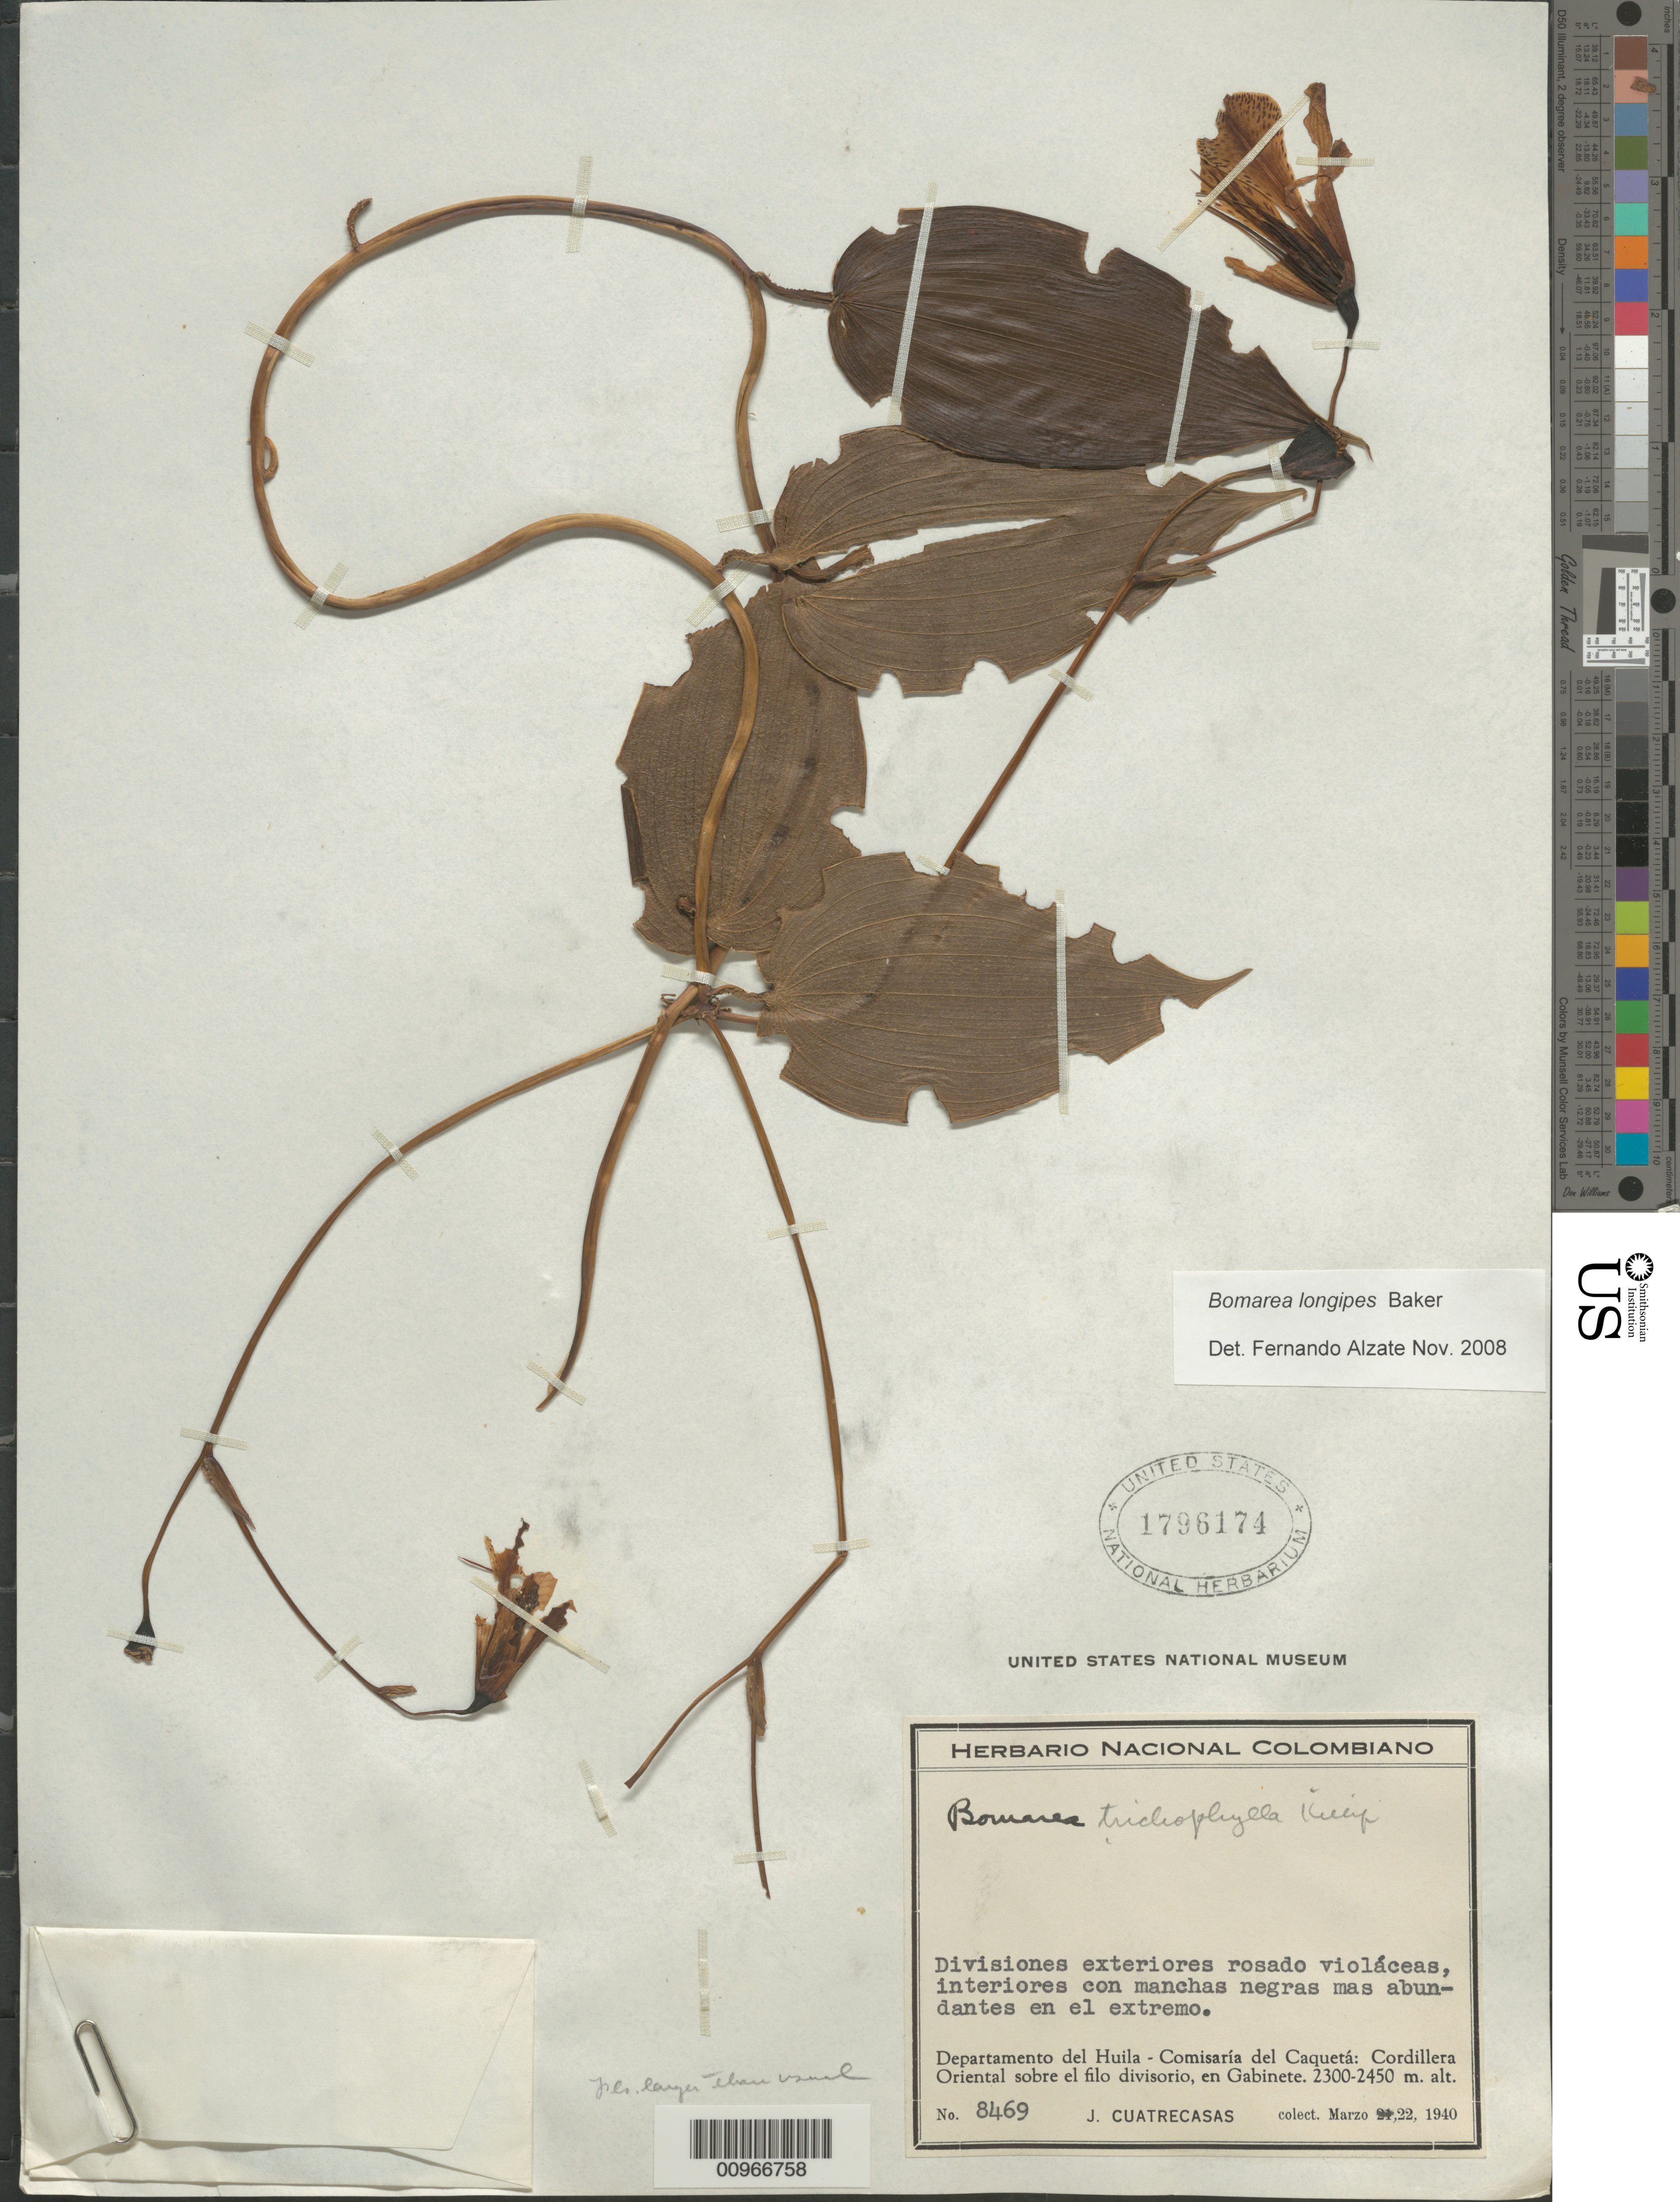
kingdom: Plantae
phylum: Tracheophyta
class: Liliopsida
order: Liliales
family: Alstroemeriaceae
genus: Bomarea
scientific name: Bomarea longipes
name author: Kraenzl.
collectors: J. Cuatrecasas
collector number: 8469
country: Colombia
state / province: Huila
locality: Comisaria del Caqueta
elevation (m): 2300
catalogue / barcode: US 1796174